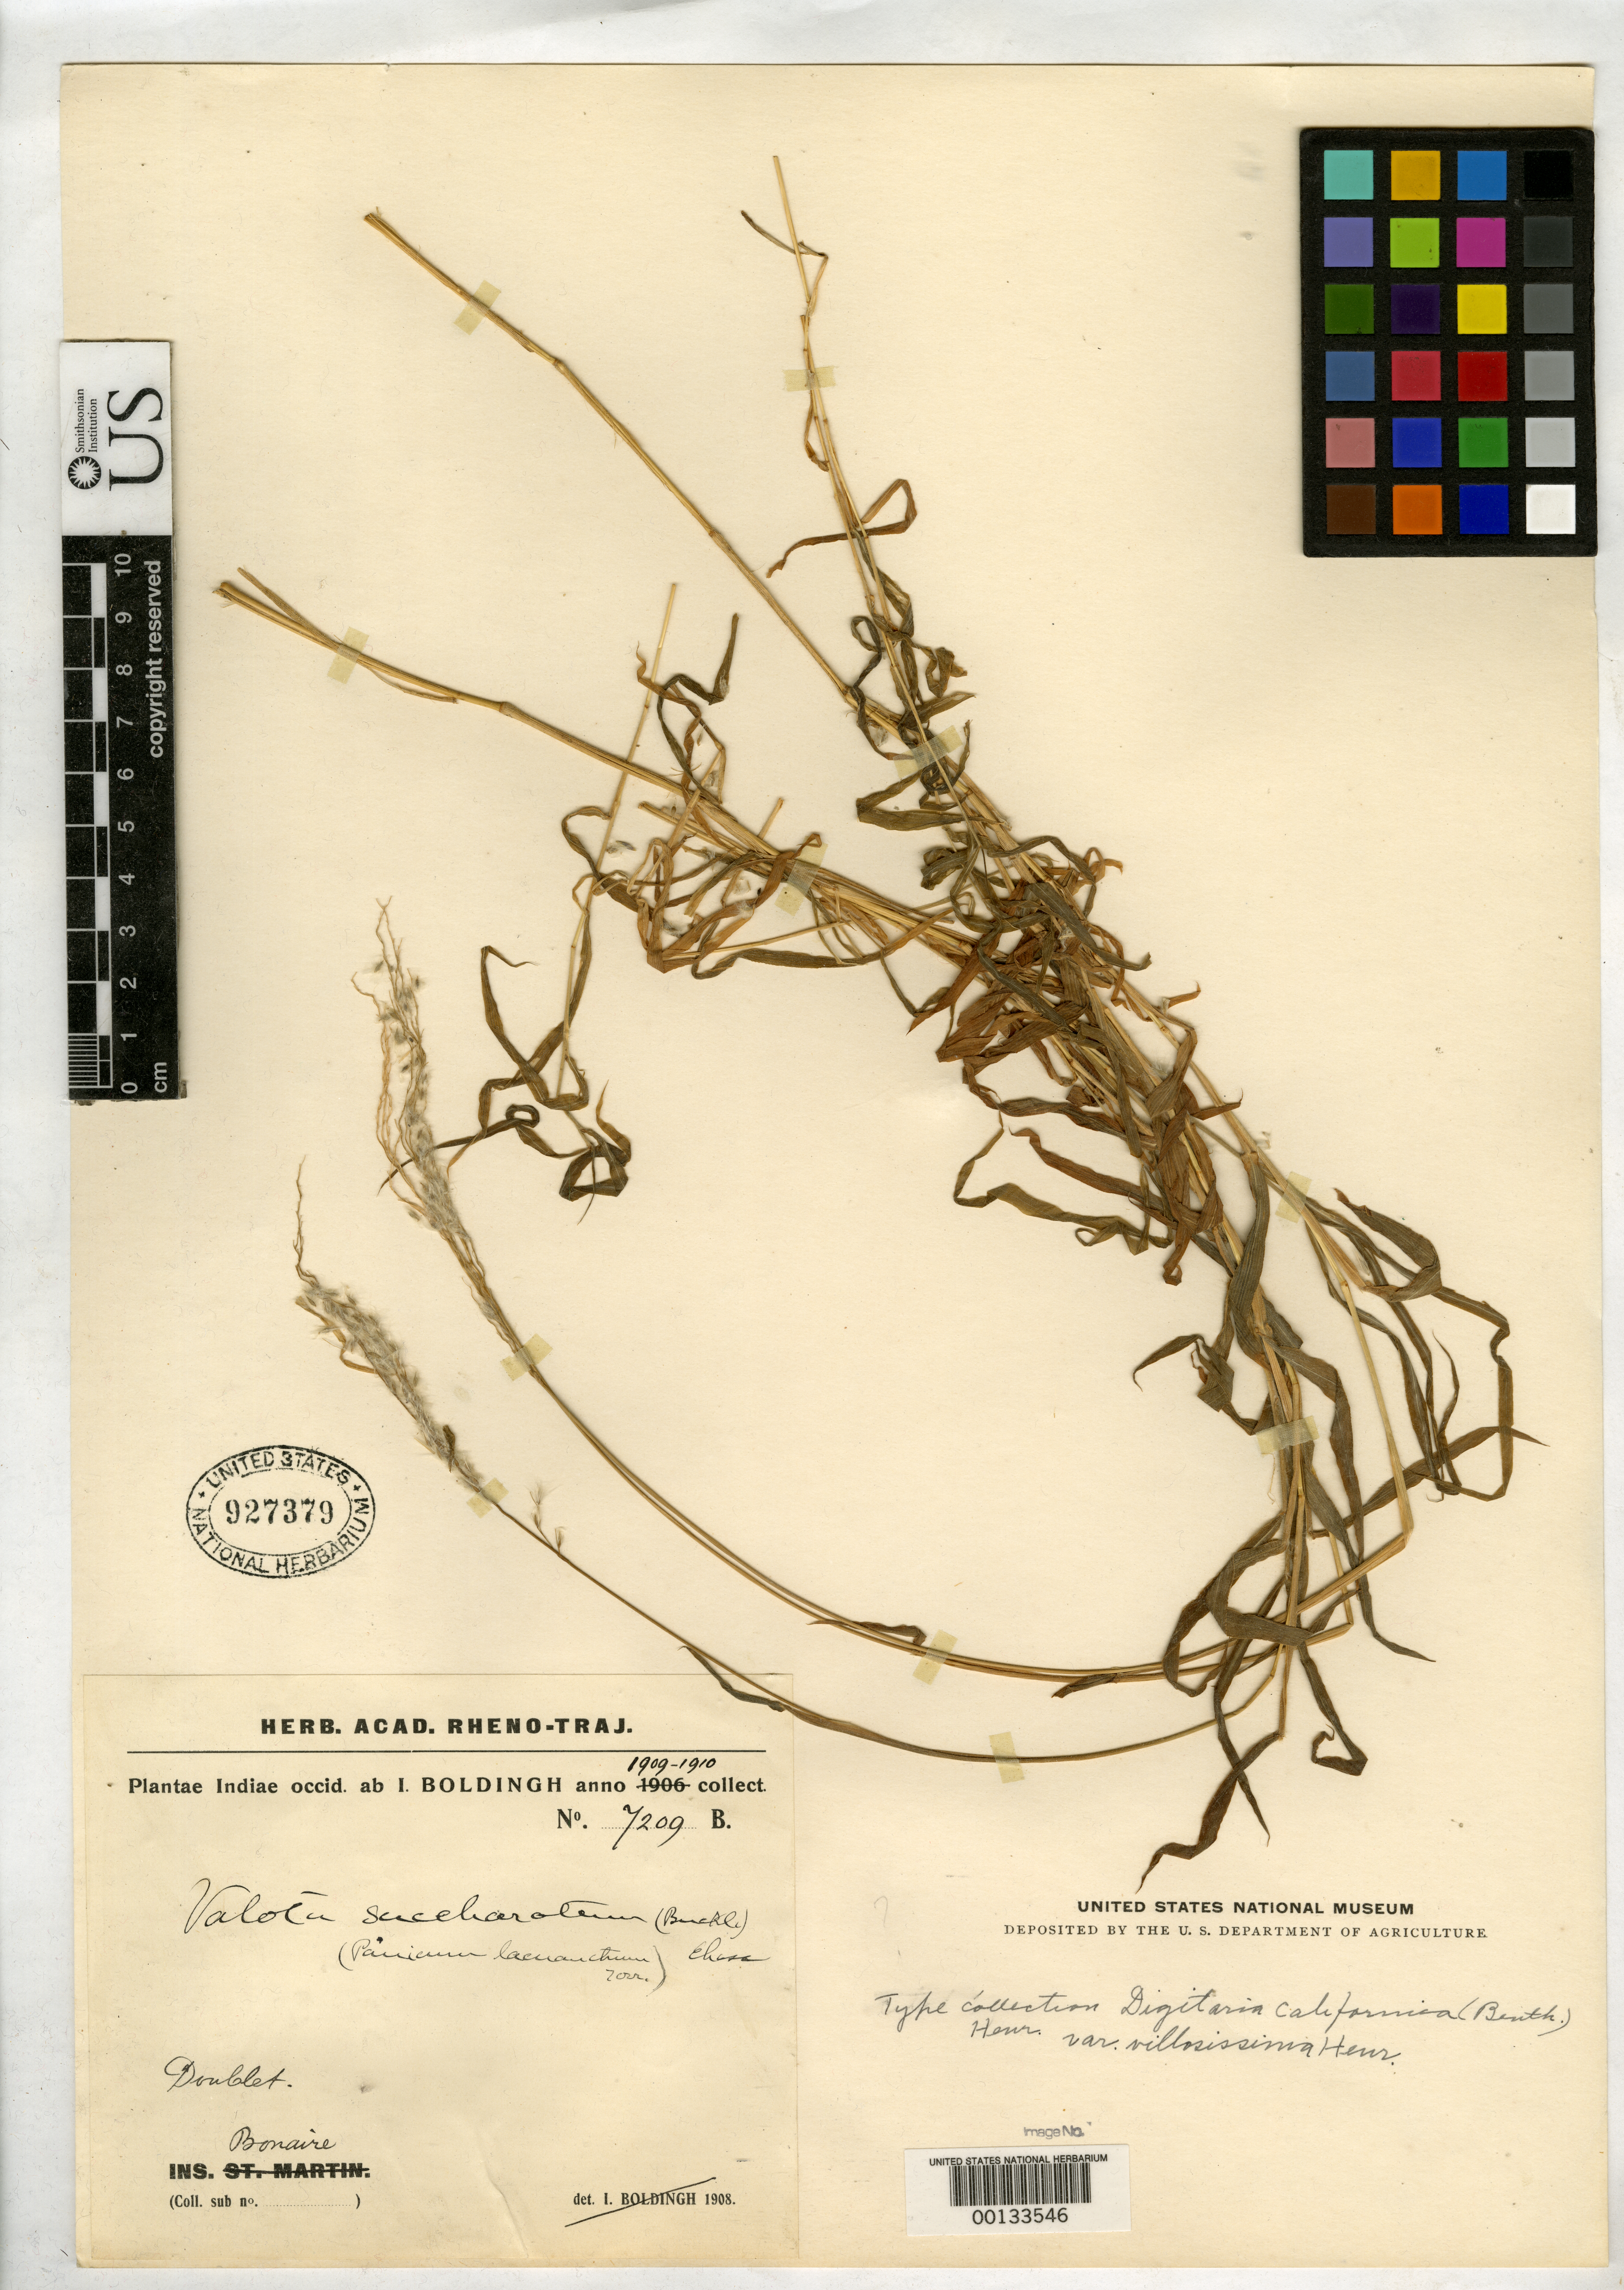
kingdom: Plantae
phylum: Tracheophyta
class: Liliopsida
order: Poales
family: Poaceae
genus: Digitaria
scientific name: Digitaria californica var. villosissima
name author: Henr.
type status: Isotype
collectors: W. F. Suringar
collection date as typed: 1885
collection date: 1885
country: Aruba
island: Aruba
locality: Insula Aruba, Koolwijk.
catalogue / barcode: US 927379